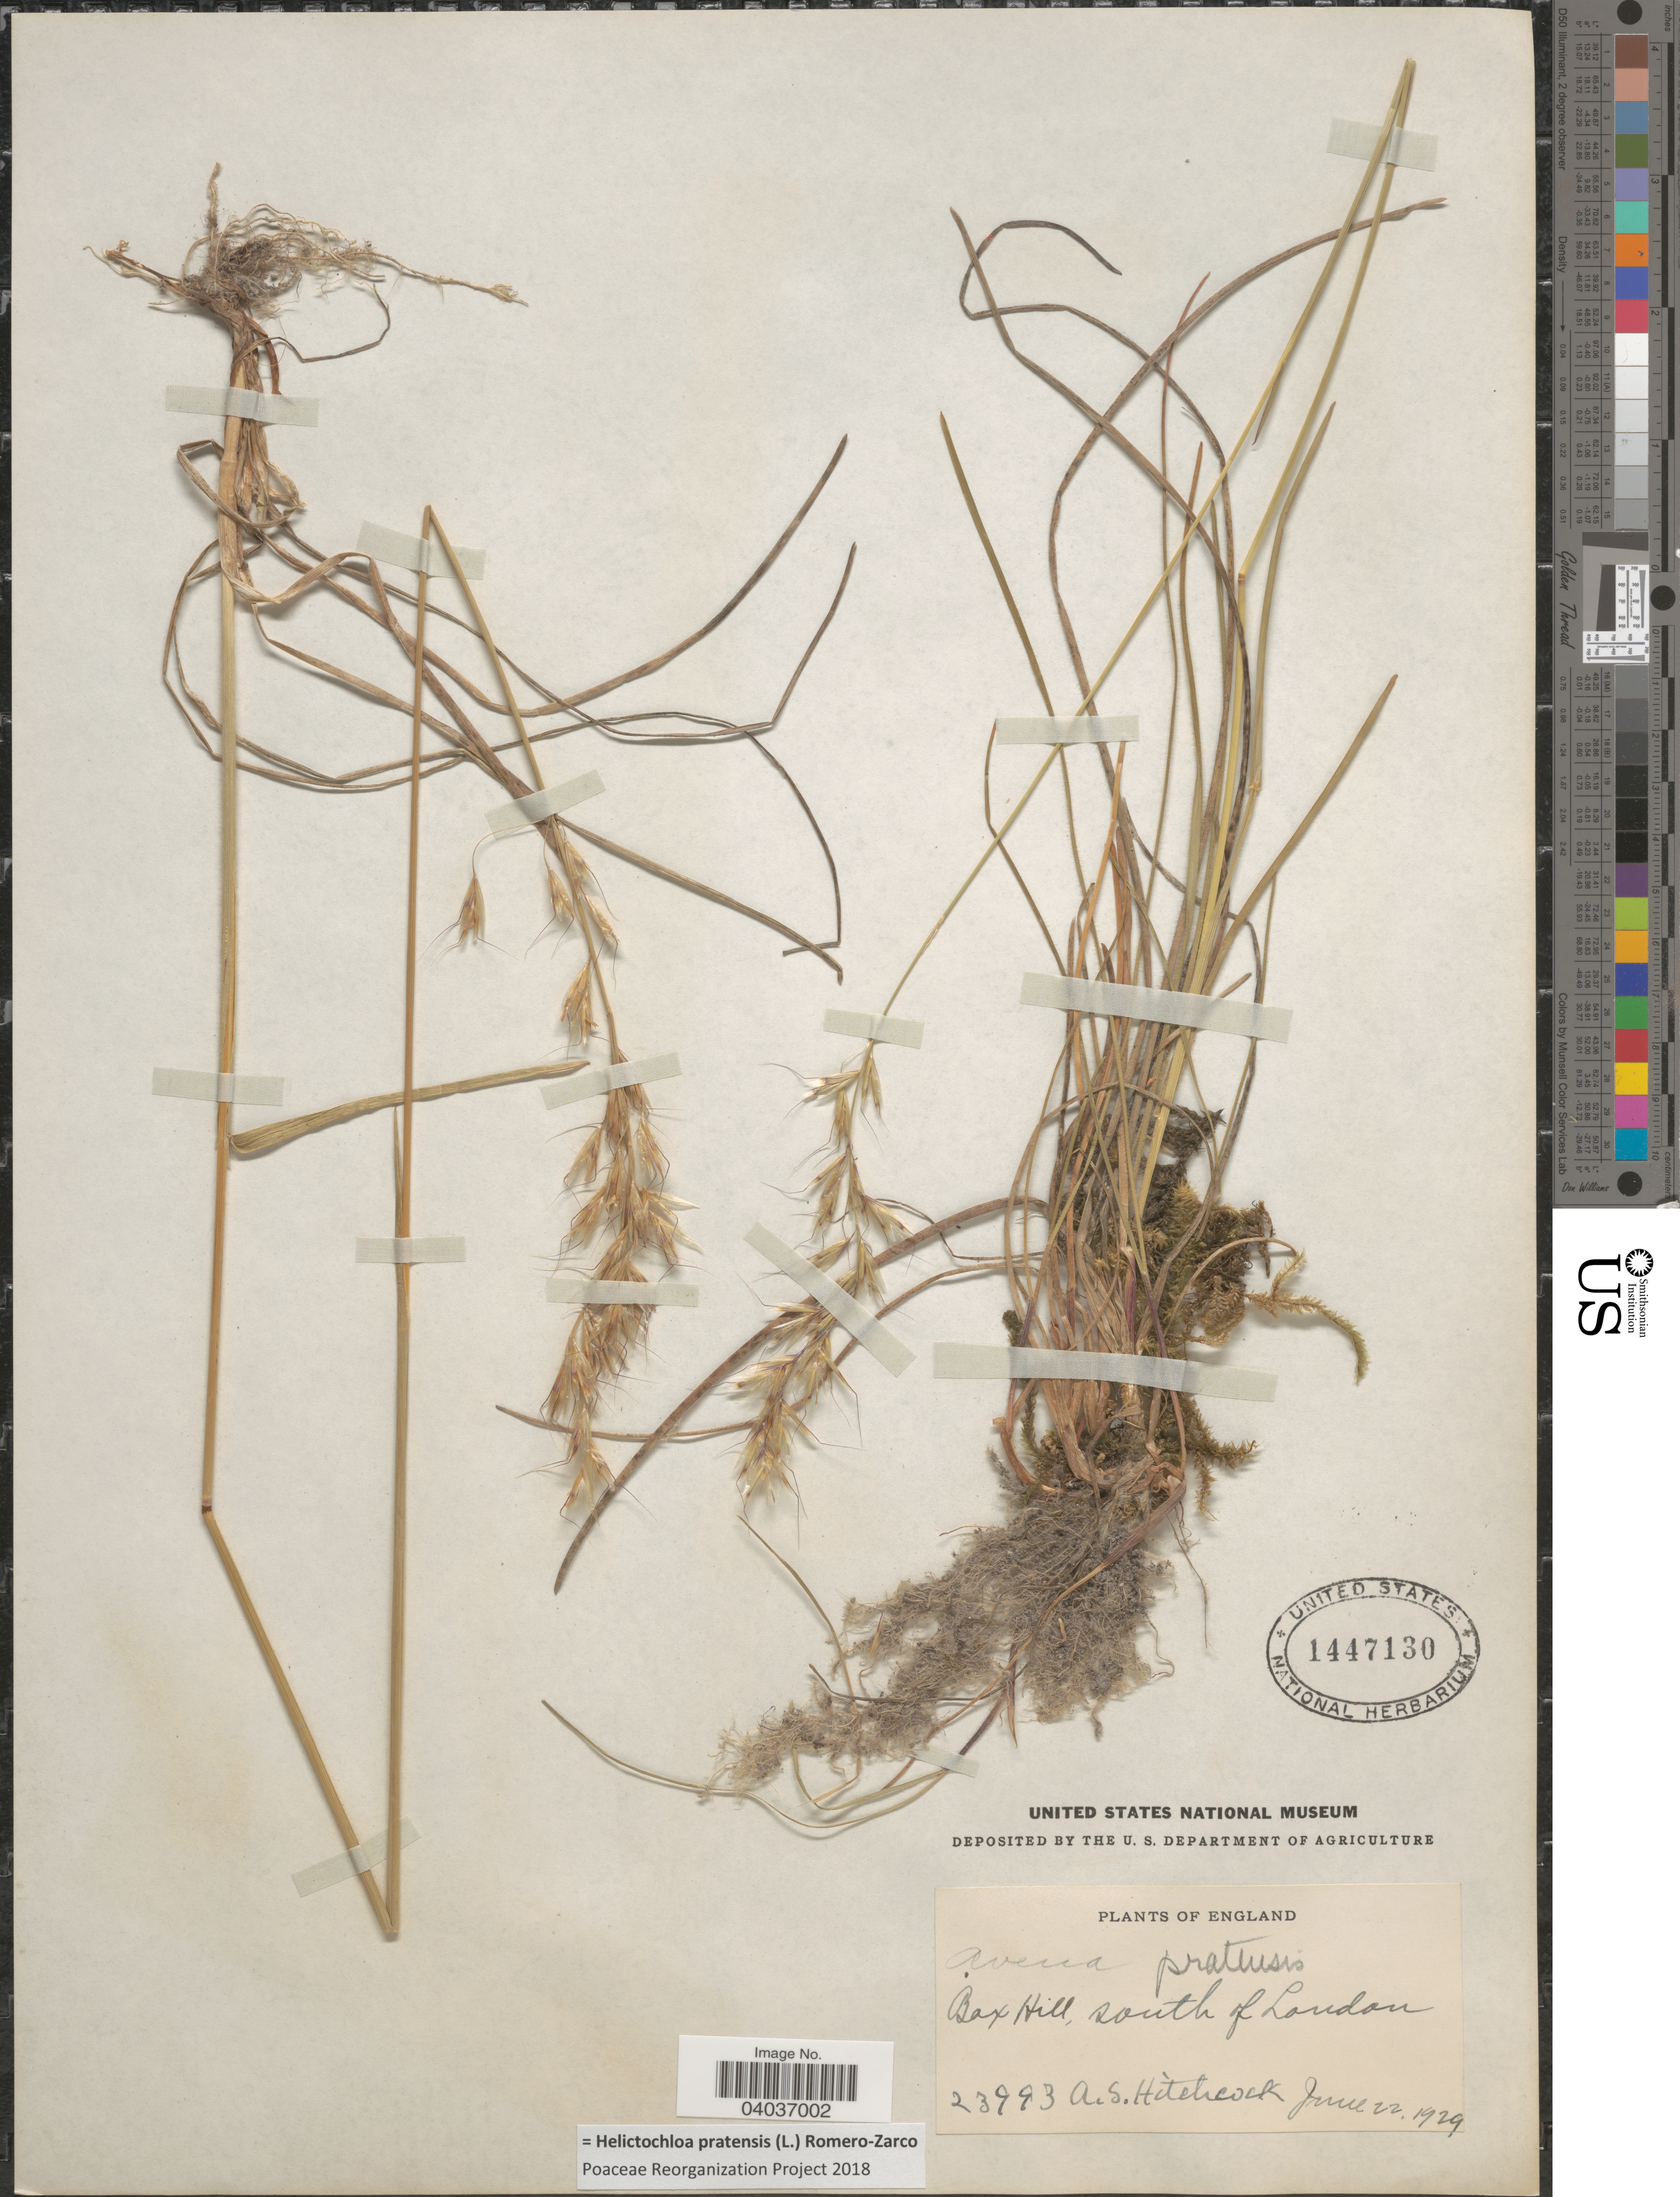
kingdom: Plantae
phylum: Tracheophyta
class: Liliopsida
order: Poales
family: Poaceae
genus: Helictochloa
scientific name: Helictochloa pratensis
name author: (L.) Romero-Zarco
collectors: A. S. Hitchcock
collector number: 23993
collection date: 1929-06-22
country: United Kingdom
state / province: England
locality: Bax Hill, south of London.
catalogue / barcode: US 1447130